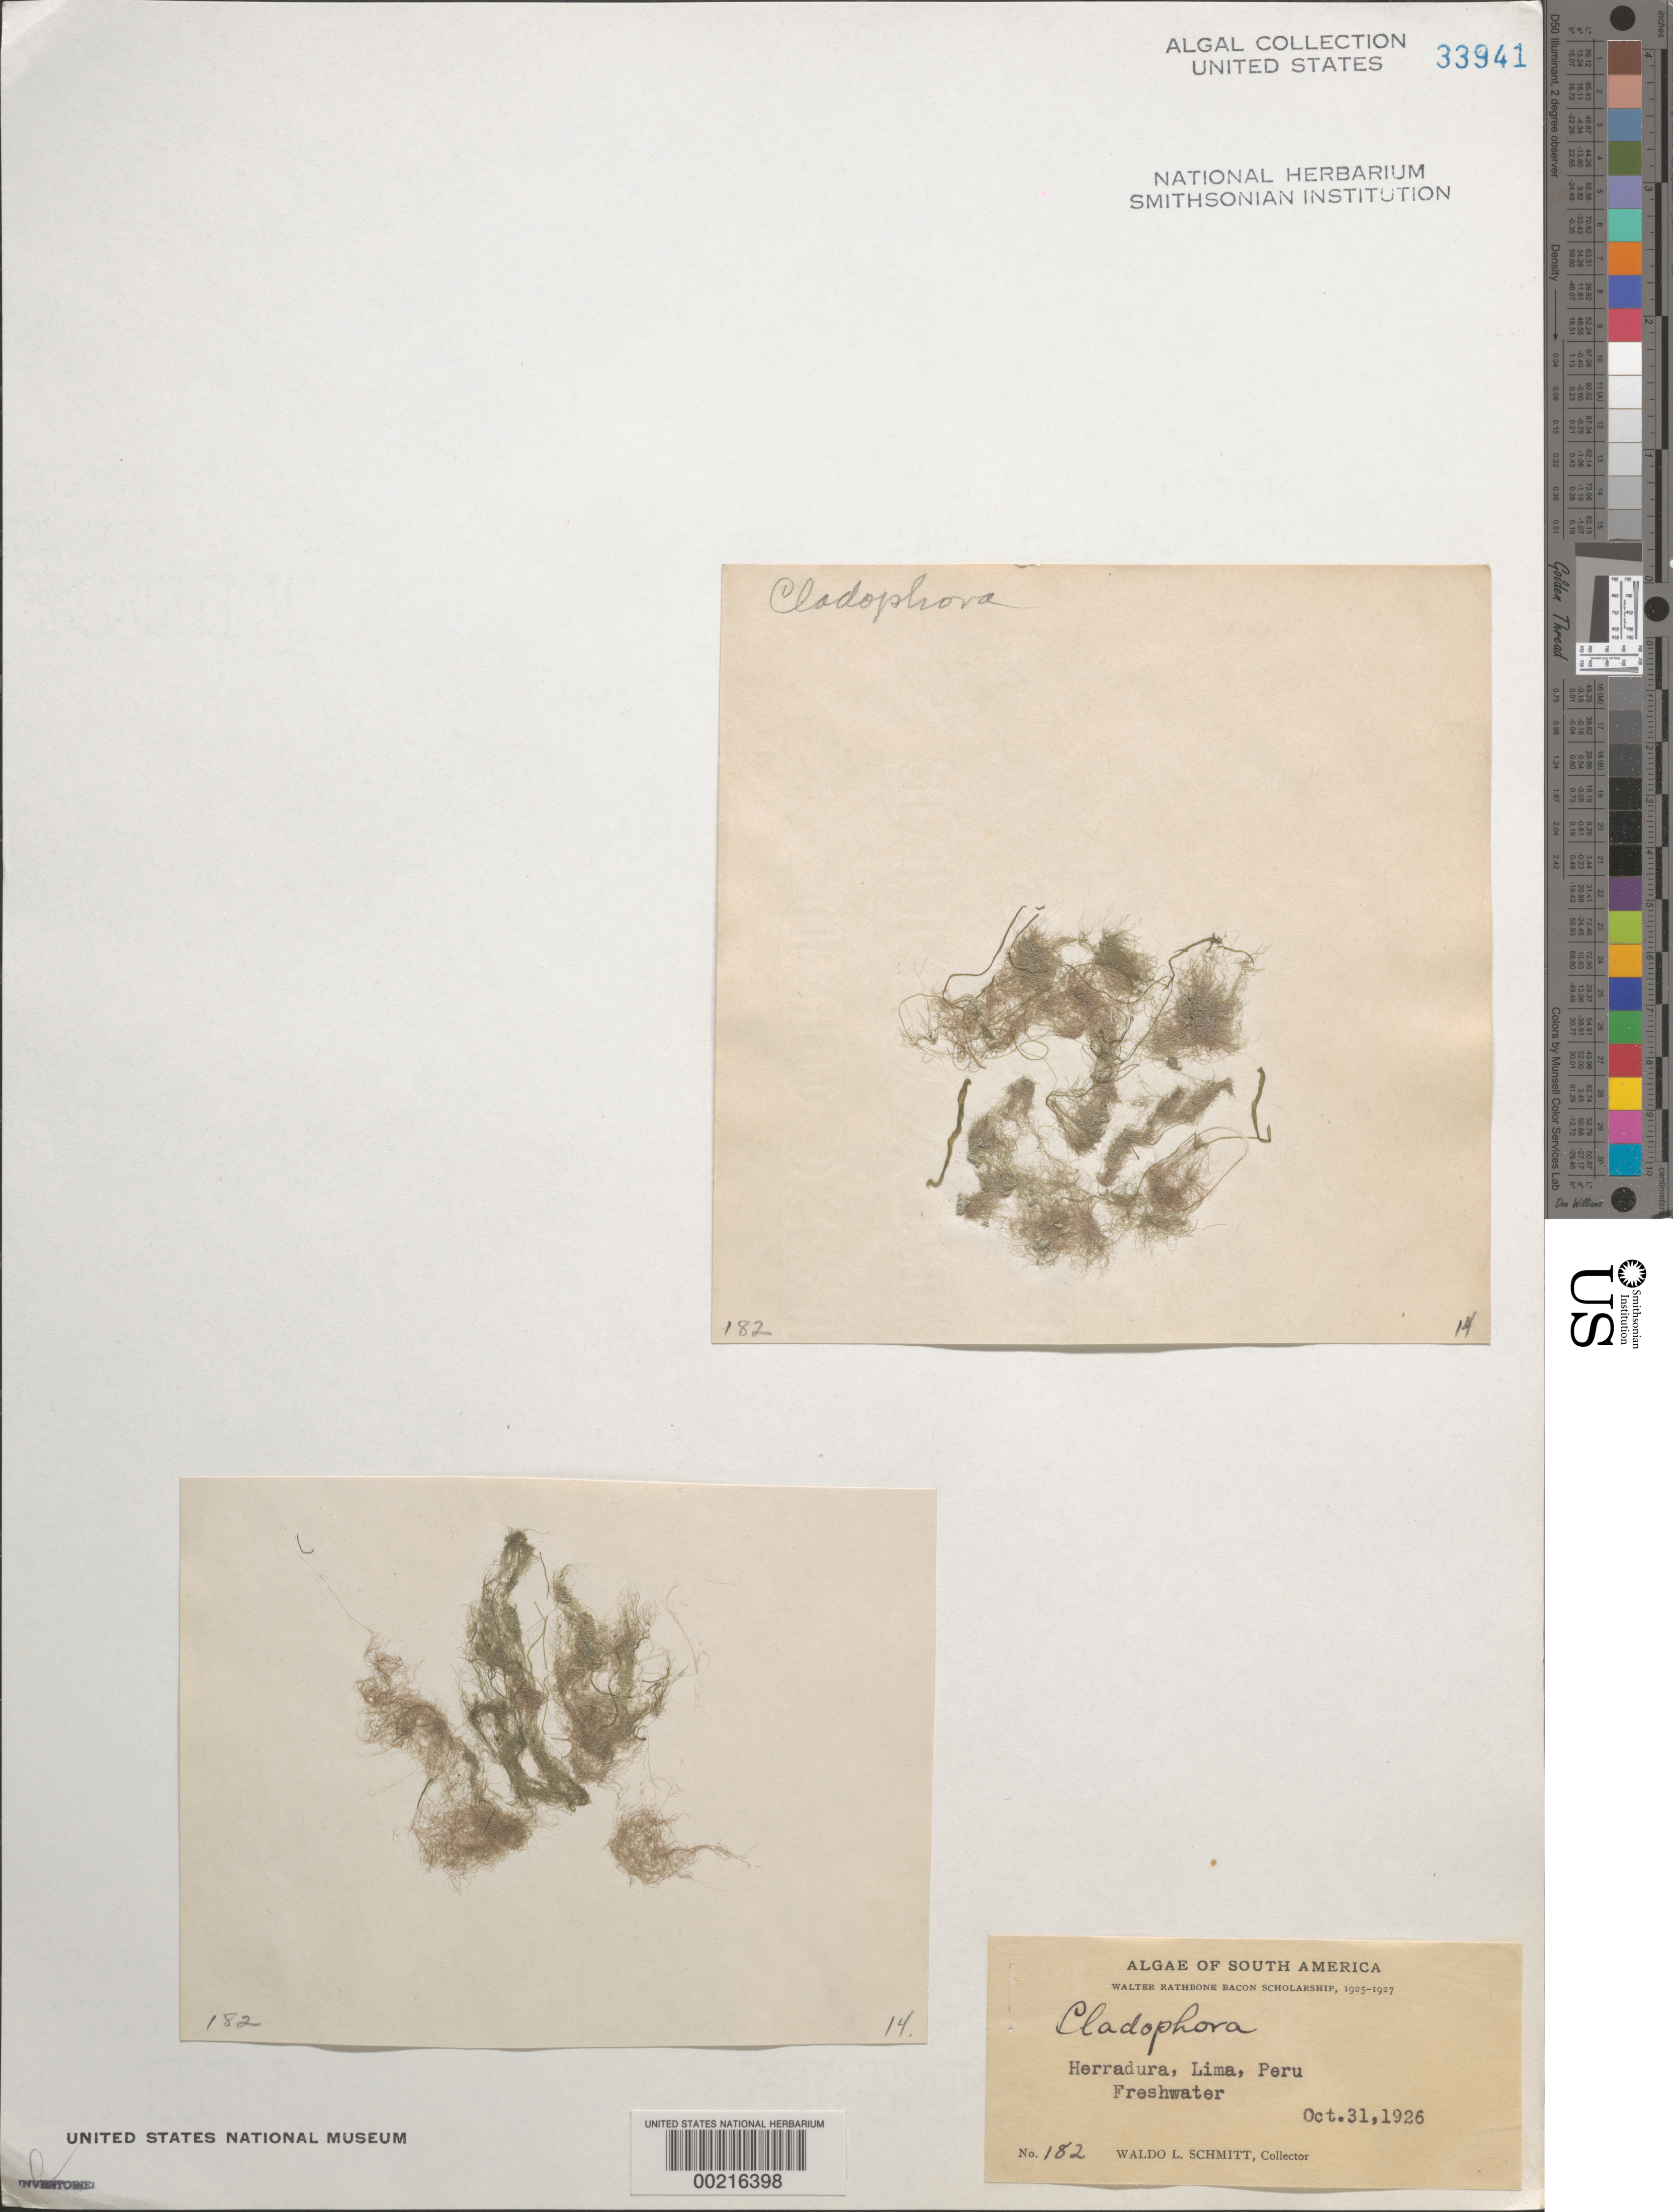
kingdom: Plantae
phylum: Chlorophyta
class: Ulvophyceae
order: Cladophorales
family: Cladophoraceae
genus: Cladophora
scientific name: Cladophora sp.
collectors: W. L. Schmitt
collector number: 182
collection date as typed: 31 Oct 1926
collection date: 1926-10-31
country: Peru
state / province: Lima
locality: Lima, herradura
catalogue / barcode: US 33941